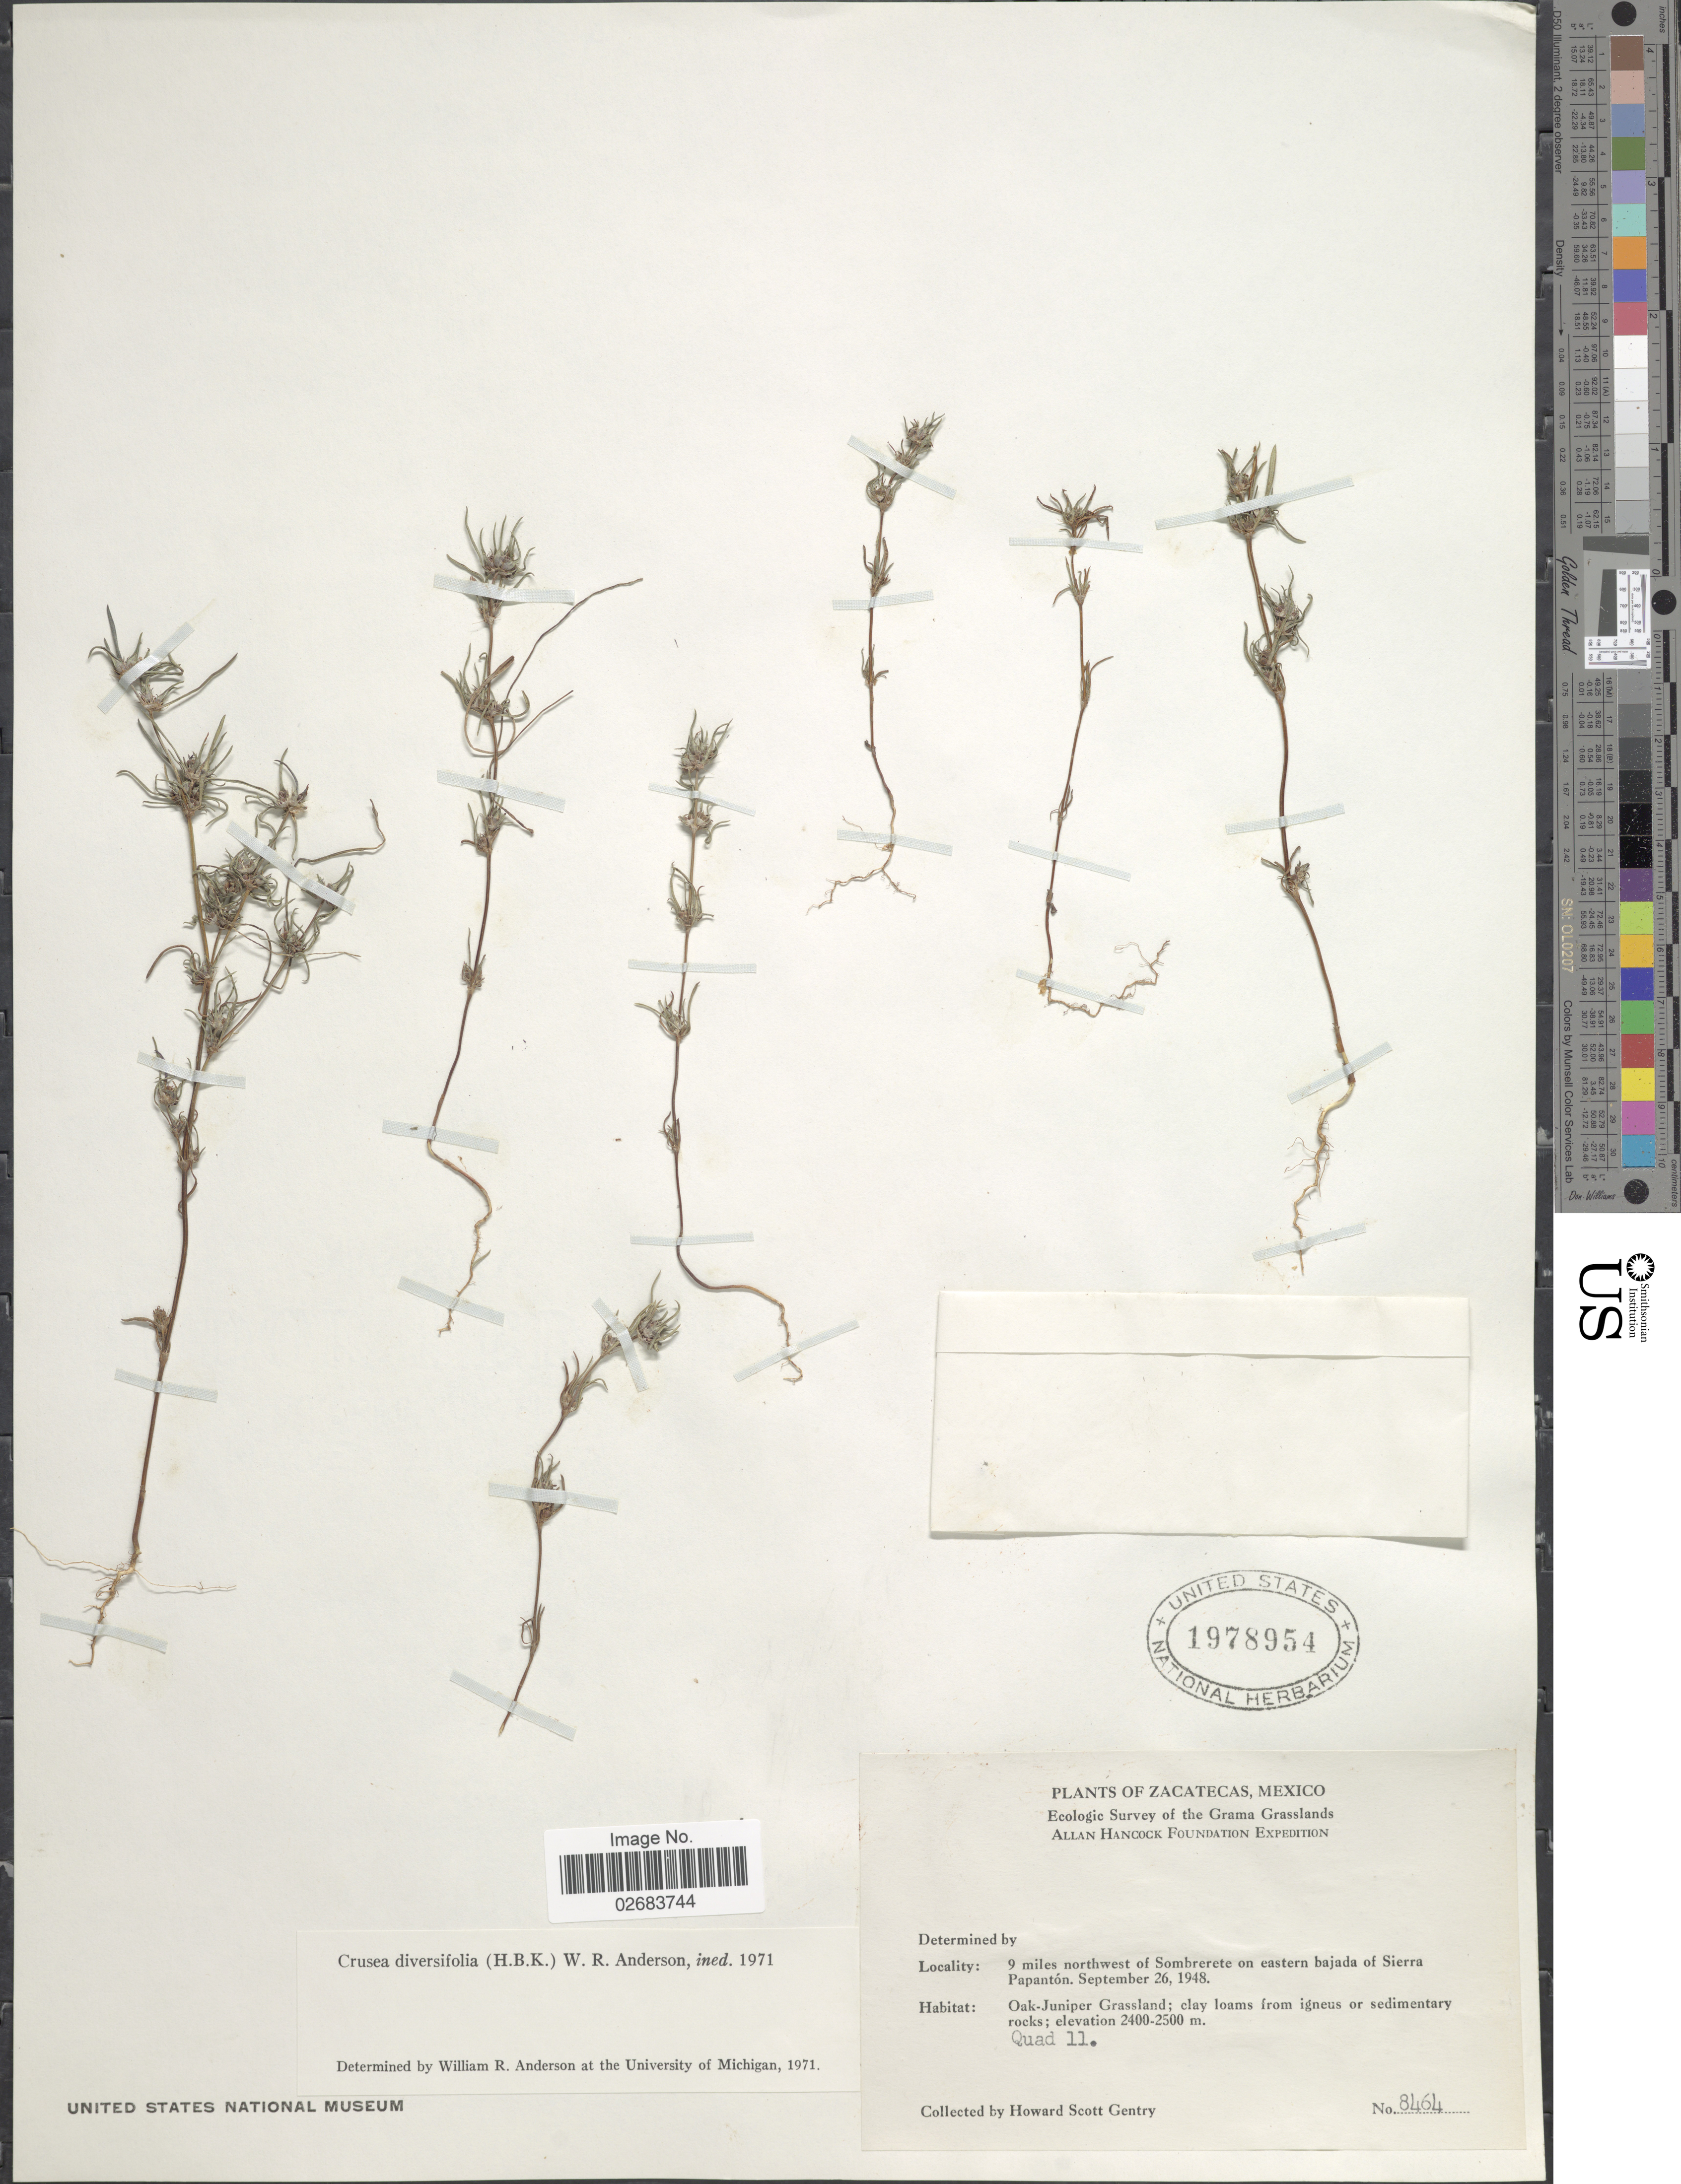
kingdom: Plantae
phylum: Tracheophyta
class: Magnoliopsida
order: Gentianales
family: Rubiaceae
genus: Crusea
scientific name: Crusea diversifolia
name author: (Kunth) W.R. Anderson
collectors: H. S. Gentry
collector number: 8464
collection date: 1948-09-26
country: Mexico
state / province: Zacatecas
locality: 9 miles northwest of Sombrerete on eastern bajada of Sierra Papanton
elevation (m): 2400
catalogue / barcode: US 1978954